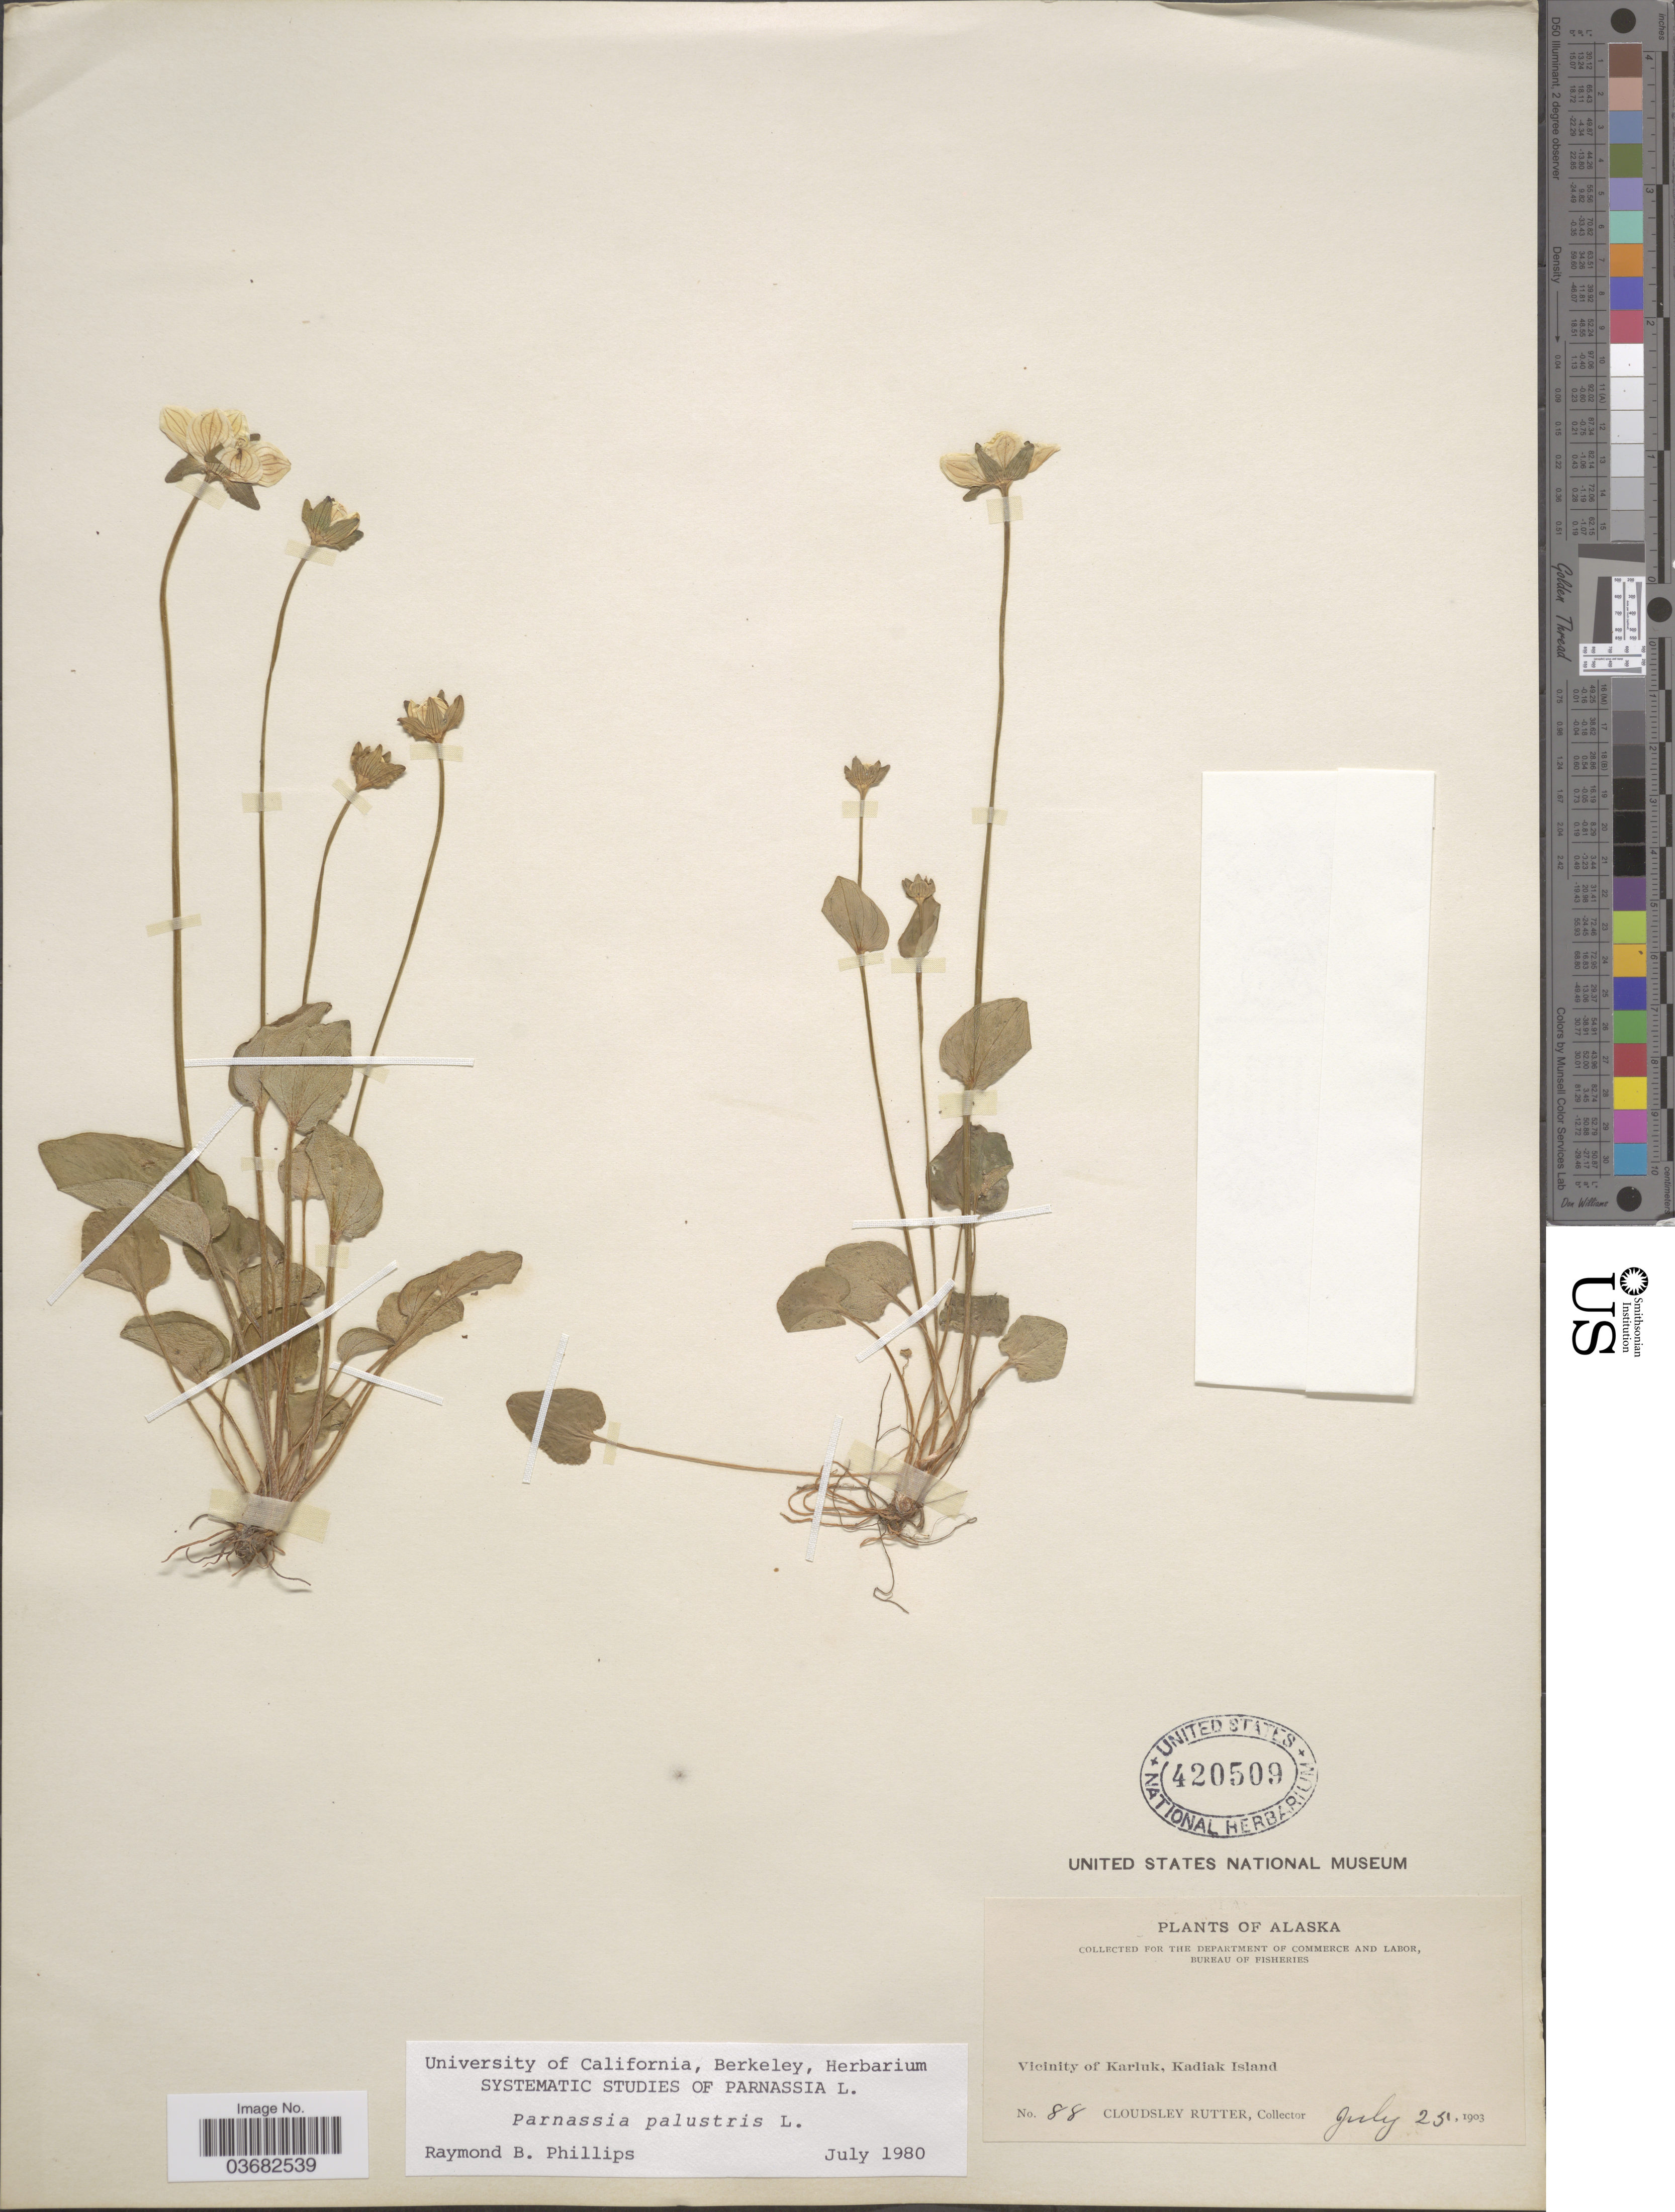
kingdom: Plantae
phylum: Tracheophyta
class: Magnoliopsida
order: Celastrales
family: Parnassiaceae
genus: Parnassia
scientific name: Parnassia palustris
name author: L.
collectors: C. Rutter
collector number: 88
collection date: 1903-07-25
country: United States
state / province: Alaska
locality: Vicinity of Karluk, Kadiak Island.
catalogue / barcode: US 420509